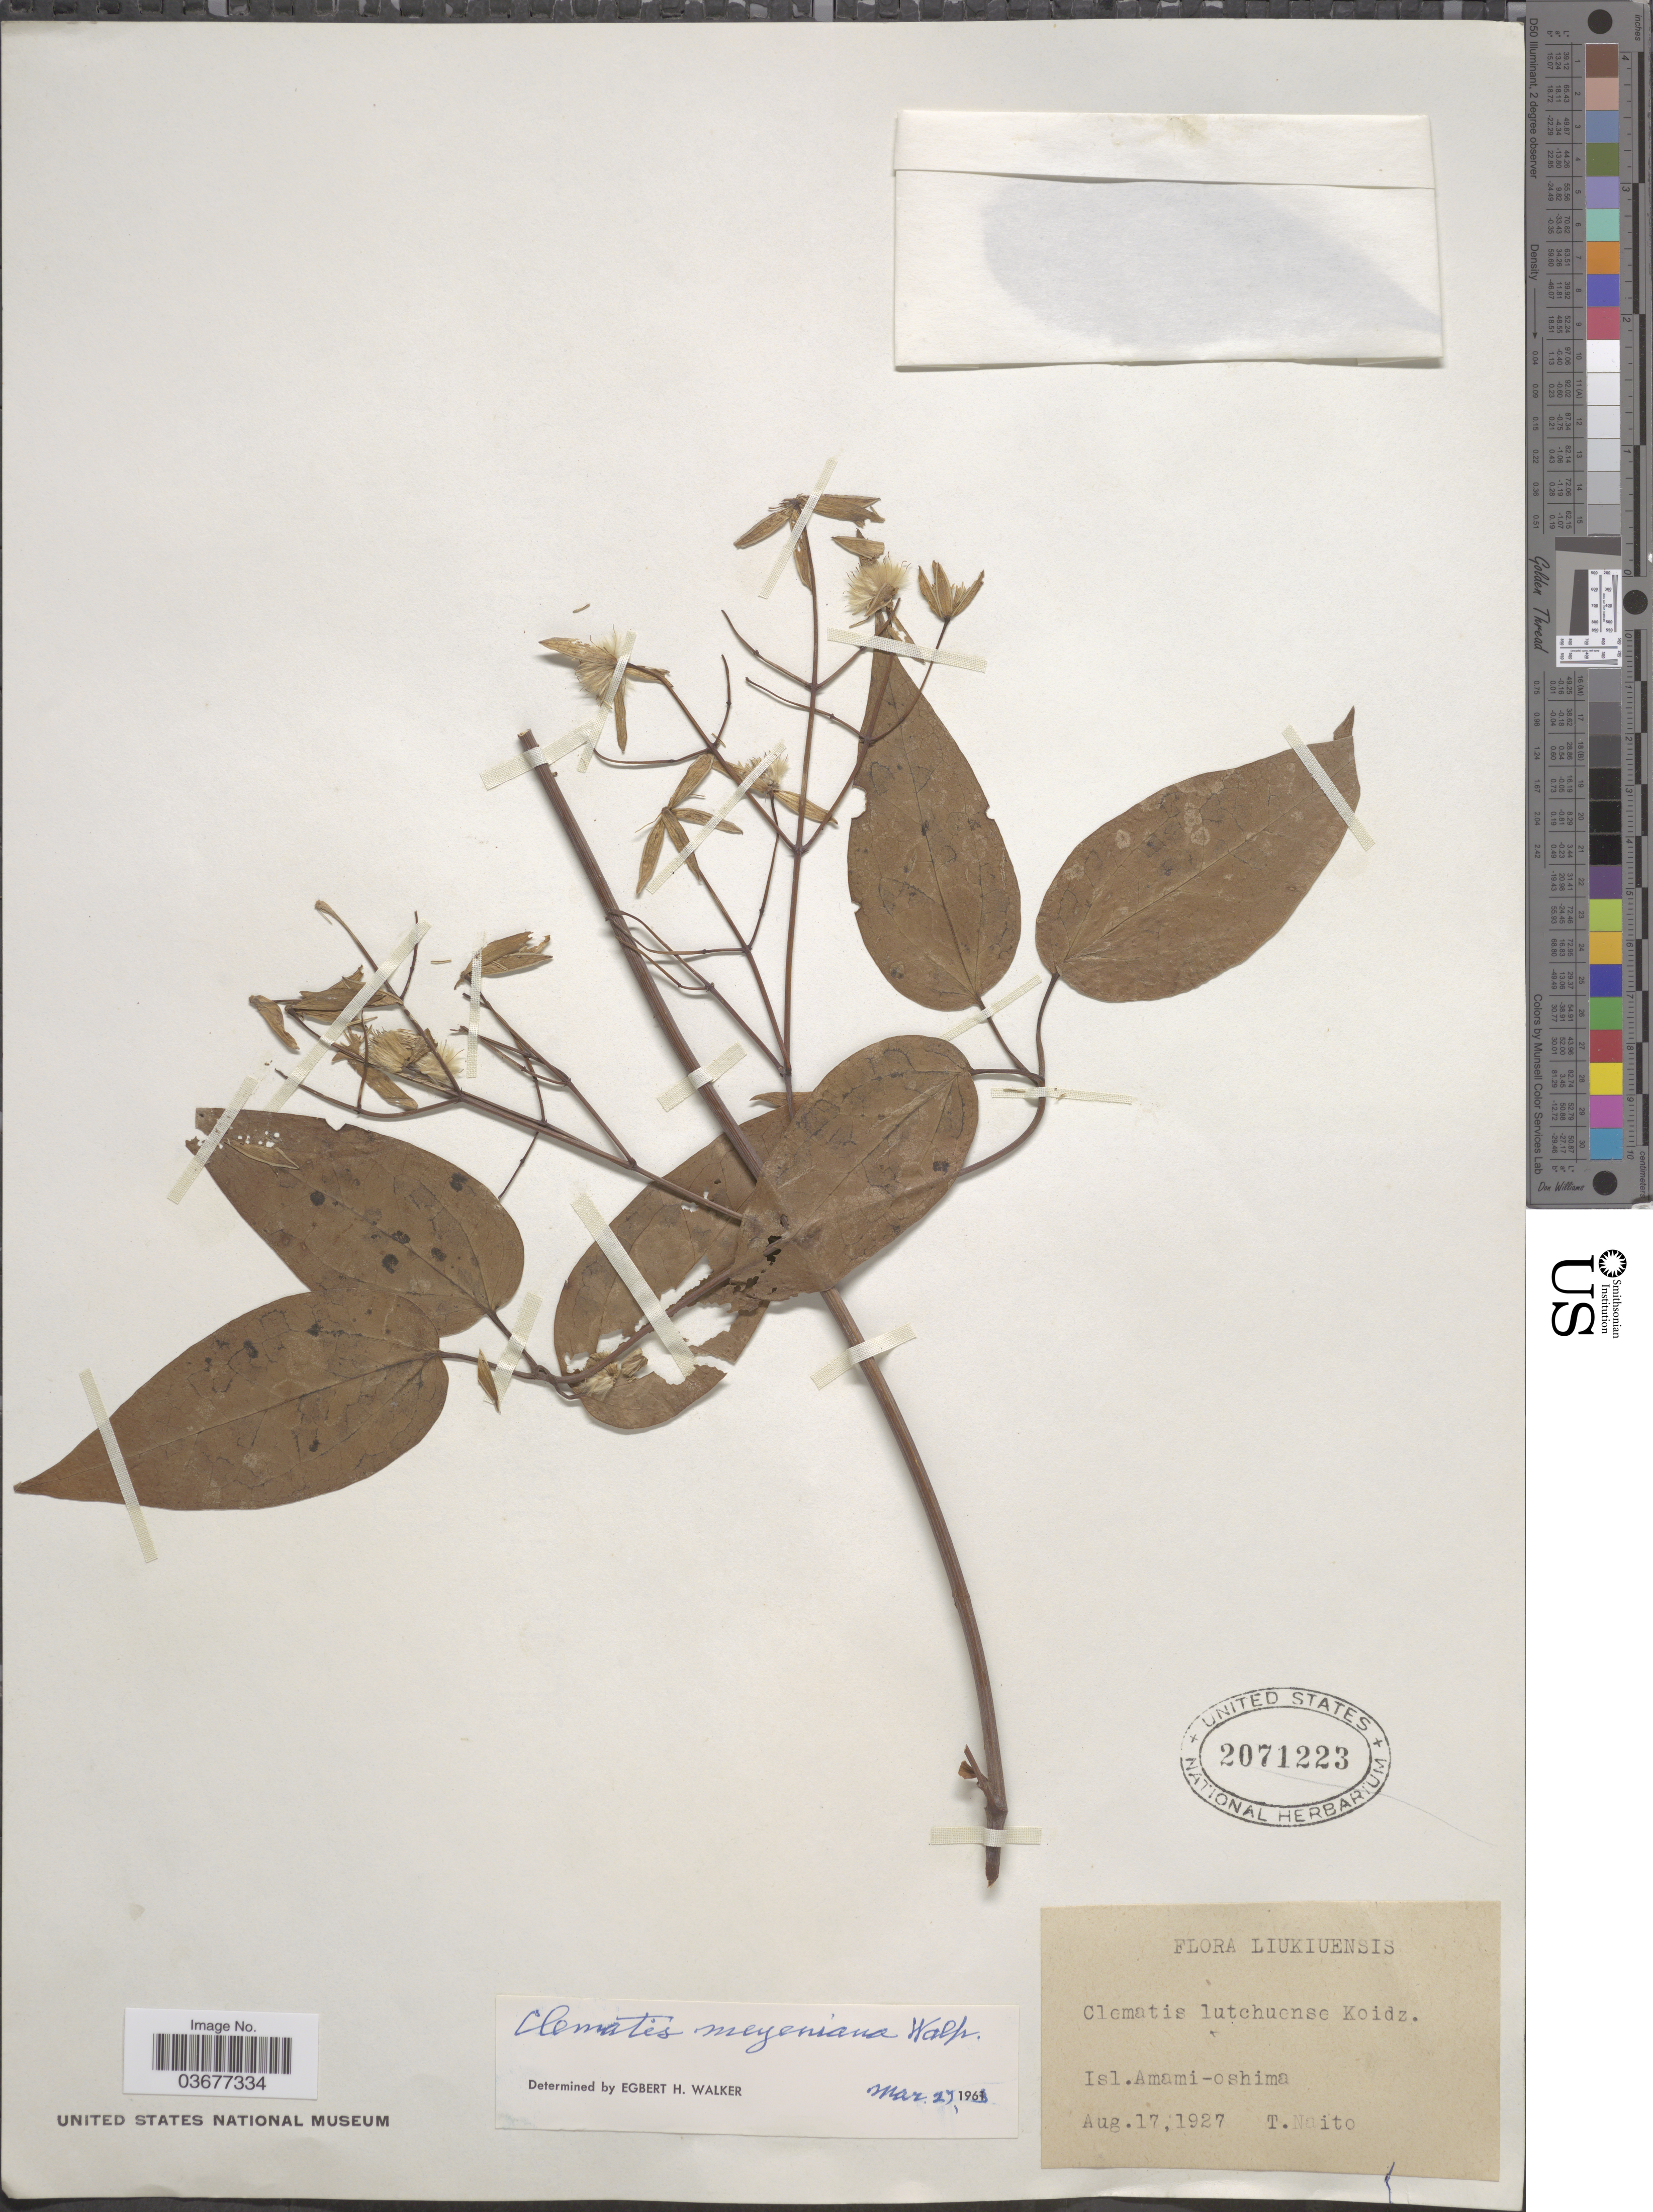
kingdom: Plantae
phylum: Tracheophyta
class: Magnoliopsida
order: Ranunculales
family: Ranunculaceae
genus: Clematis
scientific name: Clematis meyeniana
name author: Walp.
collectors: T. Naito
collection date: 1927-08-17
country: Japan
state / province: Okinawa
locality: Liukiuensis. Isl. Amami-oshima.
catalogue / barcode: US 2071223